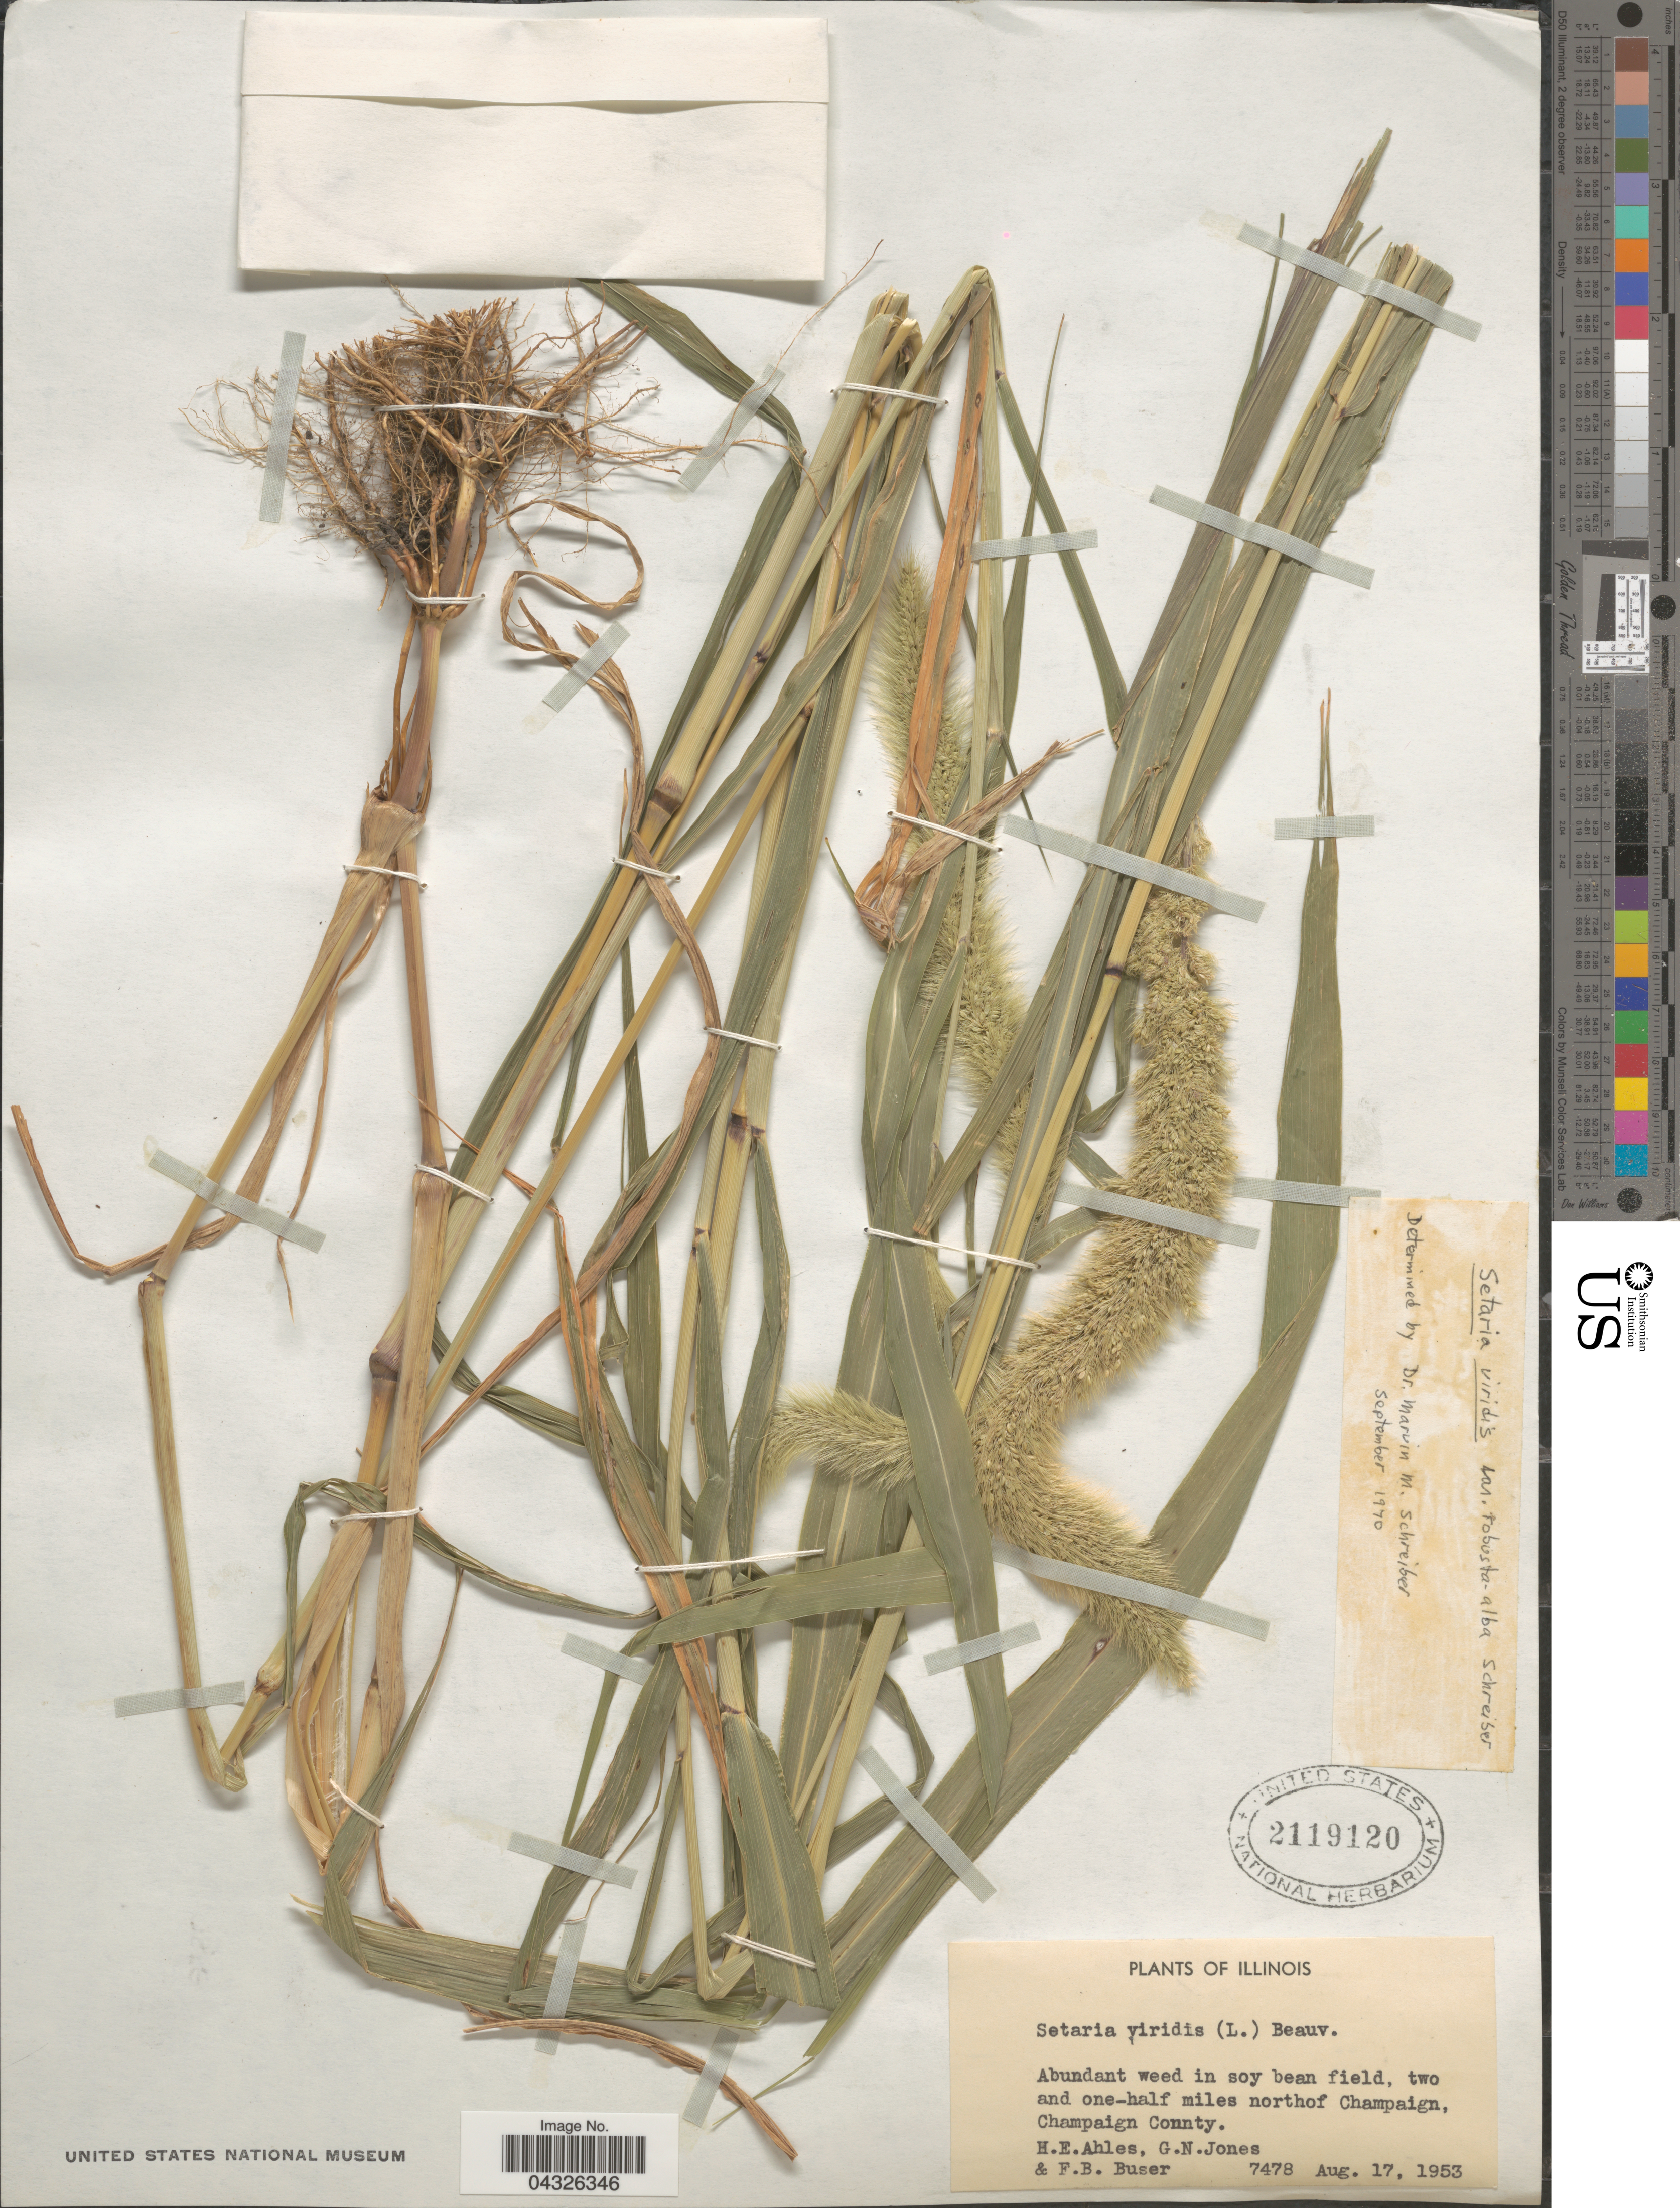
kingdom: Plantae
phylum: Tracheophyta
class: Liliopsida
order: Poales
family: Poaceae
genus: Setaria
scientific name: Setaria viridis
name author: (L.) P. Beauv.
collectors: H. E. Ahles, G. N. Jones & F. Buser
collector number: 7478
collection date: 1953-08-17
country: United States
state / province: Illinois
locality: Abundant weed in soy bean field, two and one-half miles north of Champaign, Champaign County.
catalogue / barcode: US 2119120